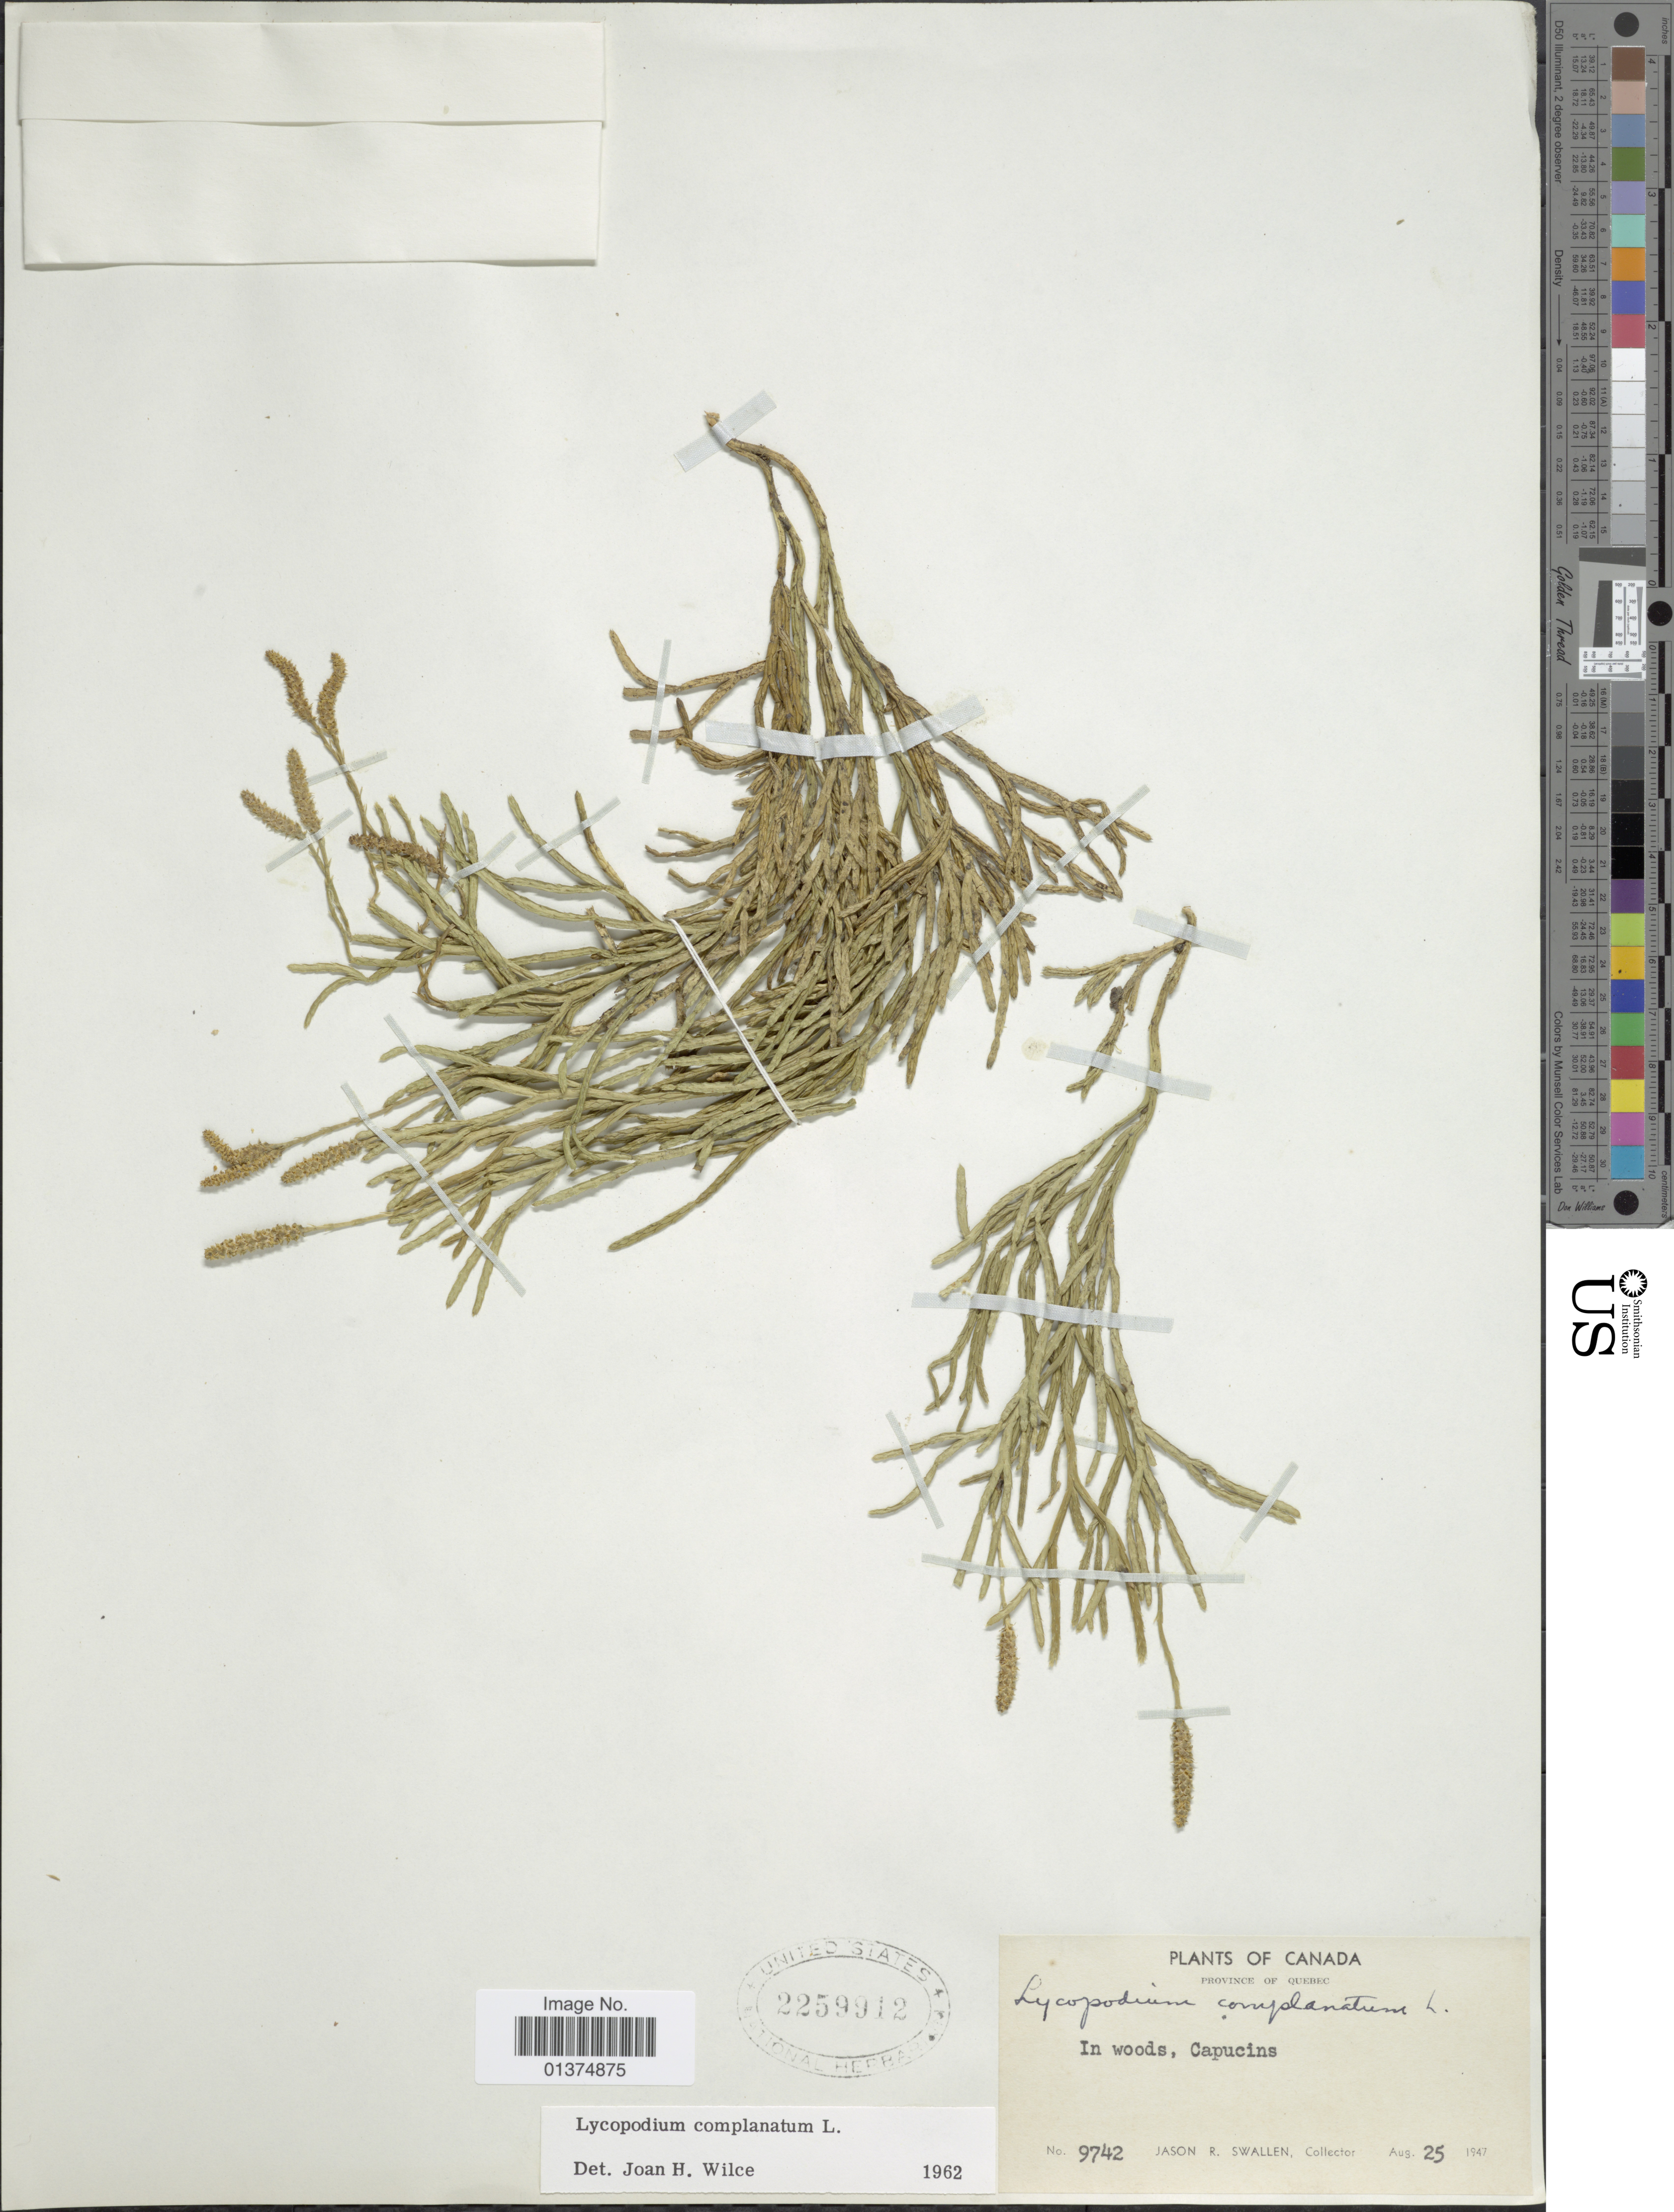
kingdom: Plantae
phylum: Tracheophyta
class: Lycopodiopsida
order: Lycopodiales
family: Lycopodiaceae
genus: Diphasiastrum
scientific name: Diphasiastrum complanatum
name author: (L.) Holub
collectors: J. R. Swallen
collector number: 9742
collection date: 1947-08-25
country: Canada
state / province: Quebec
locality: Capucins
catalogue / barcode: US 2259912